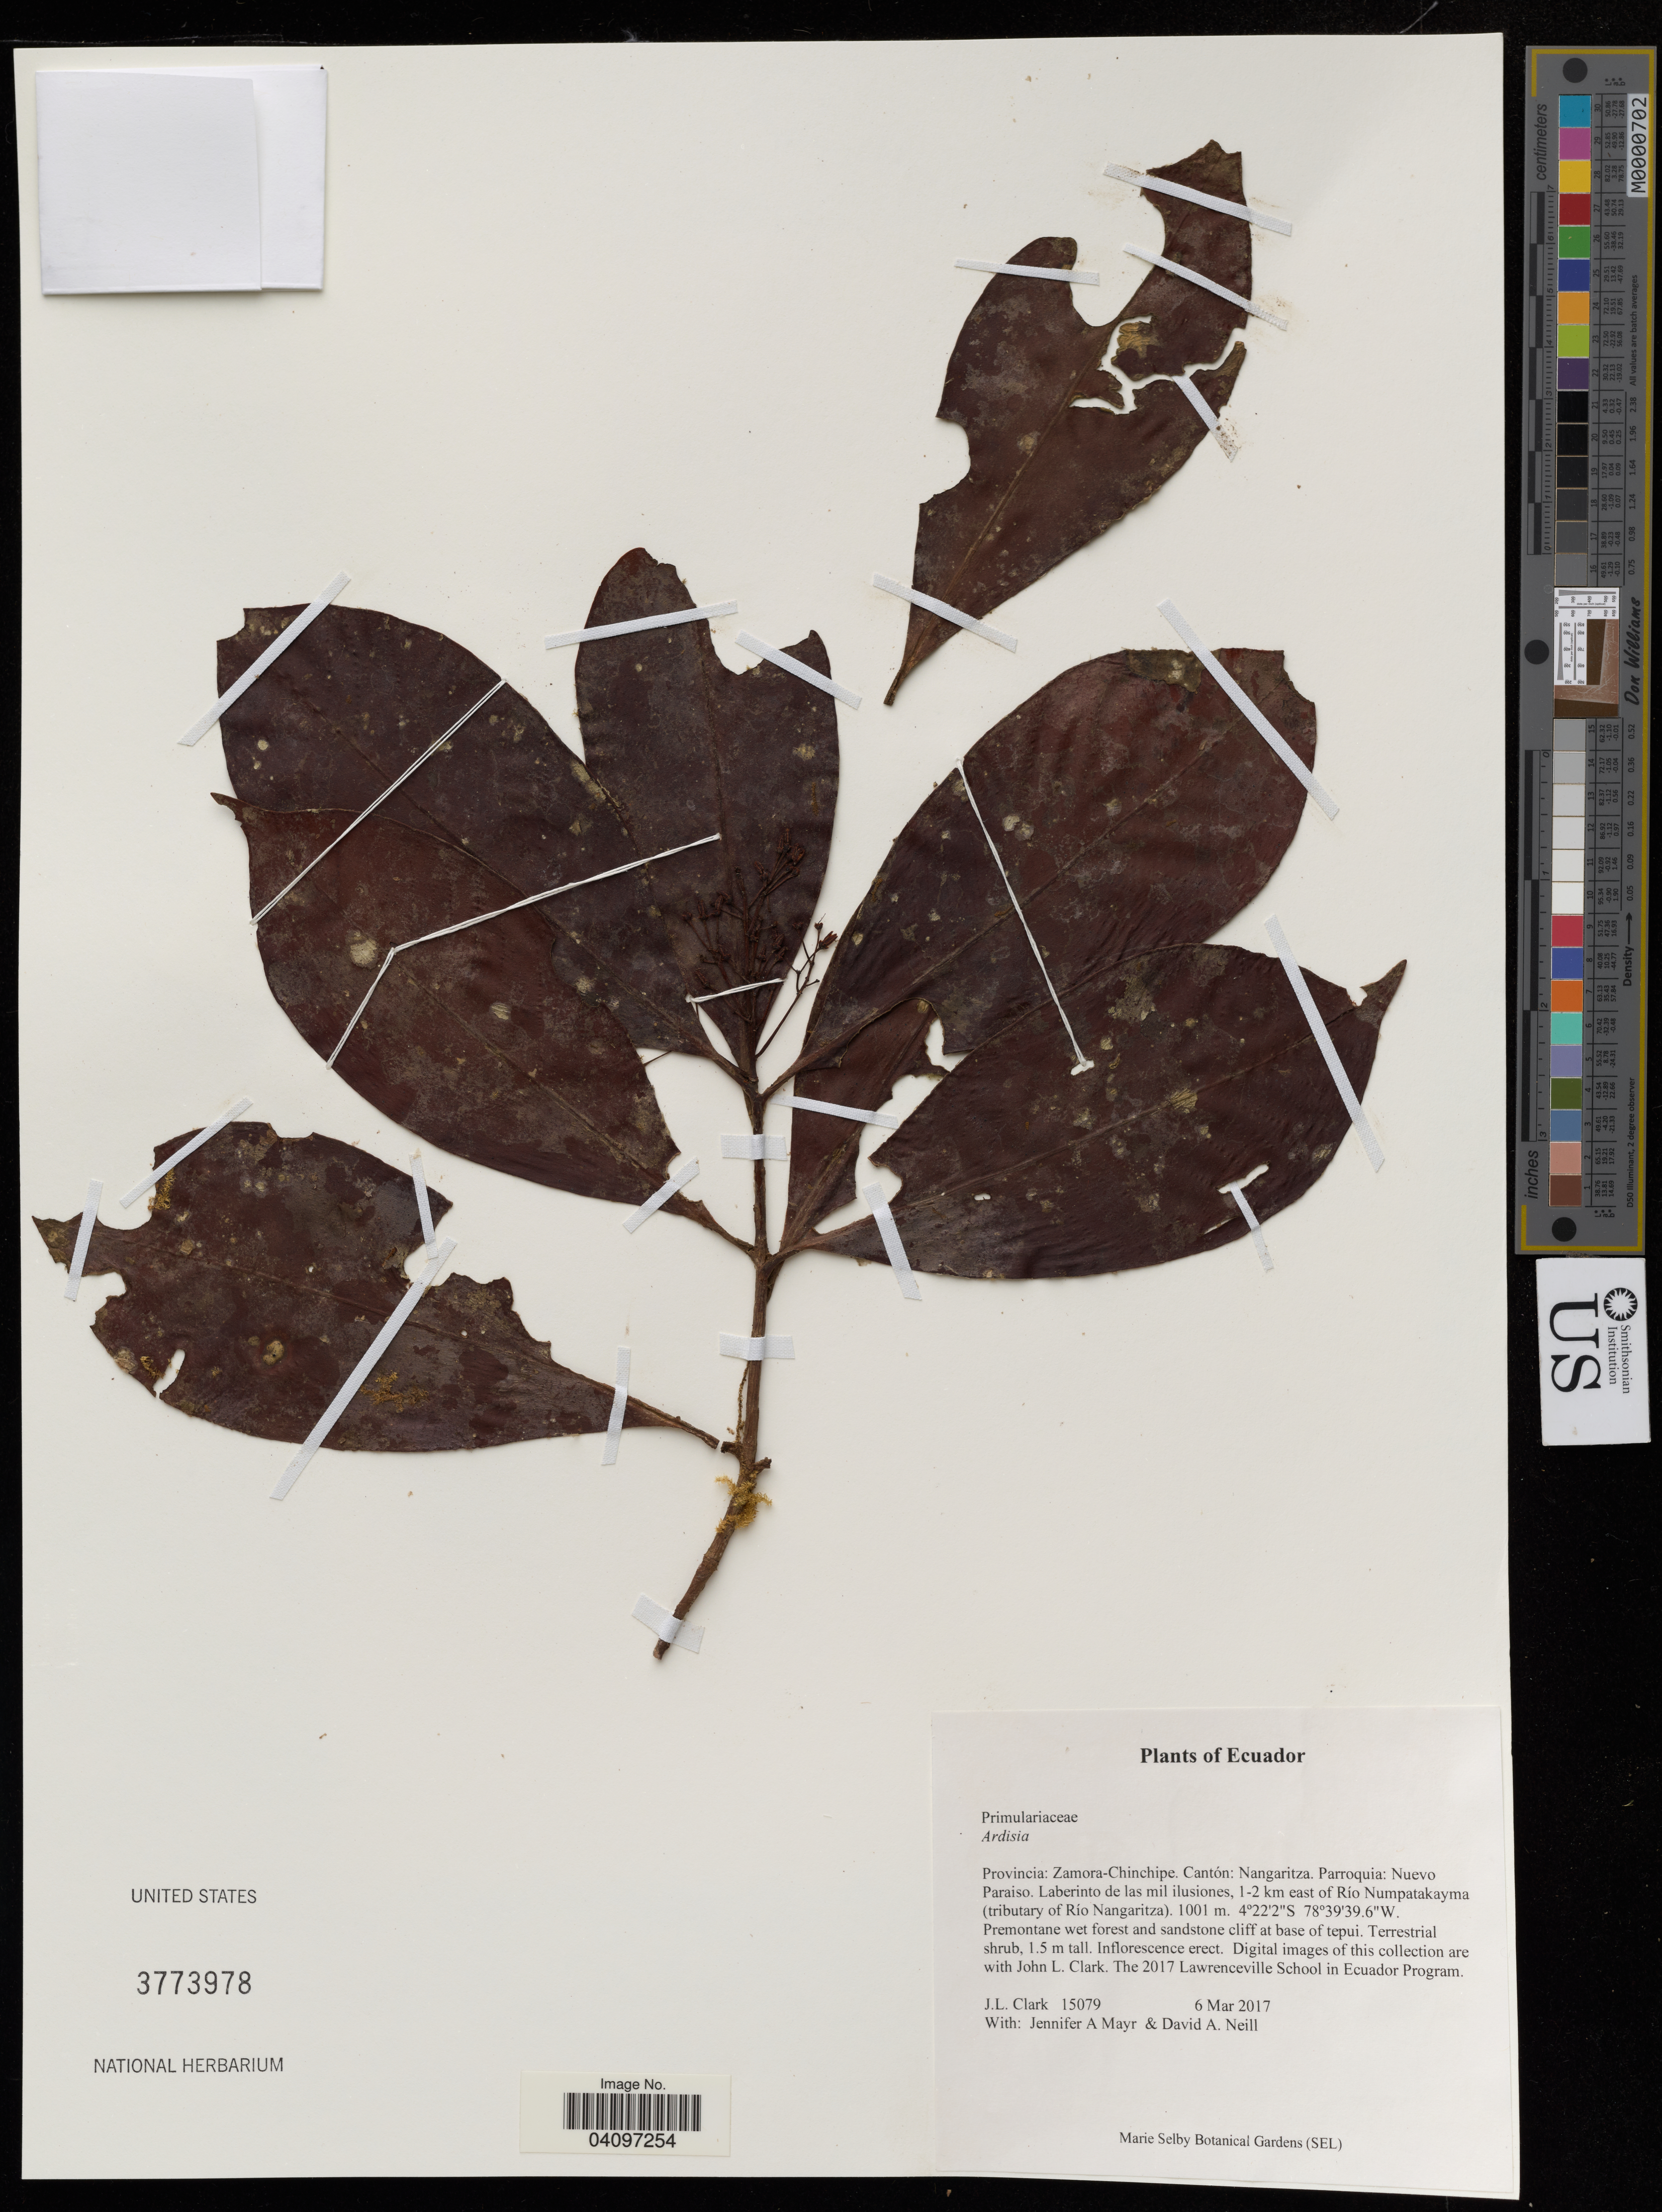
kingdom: Plantae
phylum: Tracheophyta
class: Magnoliopsida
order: Ericales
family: Primulaceae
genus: Ardisia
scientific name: Ardisia sp.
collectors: J. Clark, J. Mayr & D. A. Neill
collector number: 15079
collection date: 2017-03-06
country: Ecuador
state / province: Zamora-Chinchipe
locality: Cantón: Nangaritza. Parroquia: Nuevo Paraiso. Laberinto de las mil ilusiones, 1-2 km east of Río Numpatakayma (tributary of Río Nangaritza).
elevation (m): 1001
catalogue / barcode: US 3773978